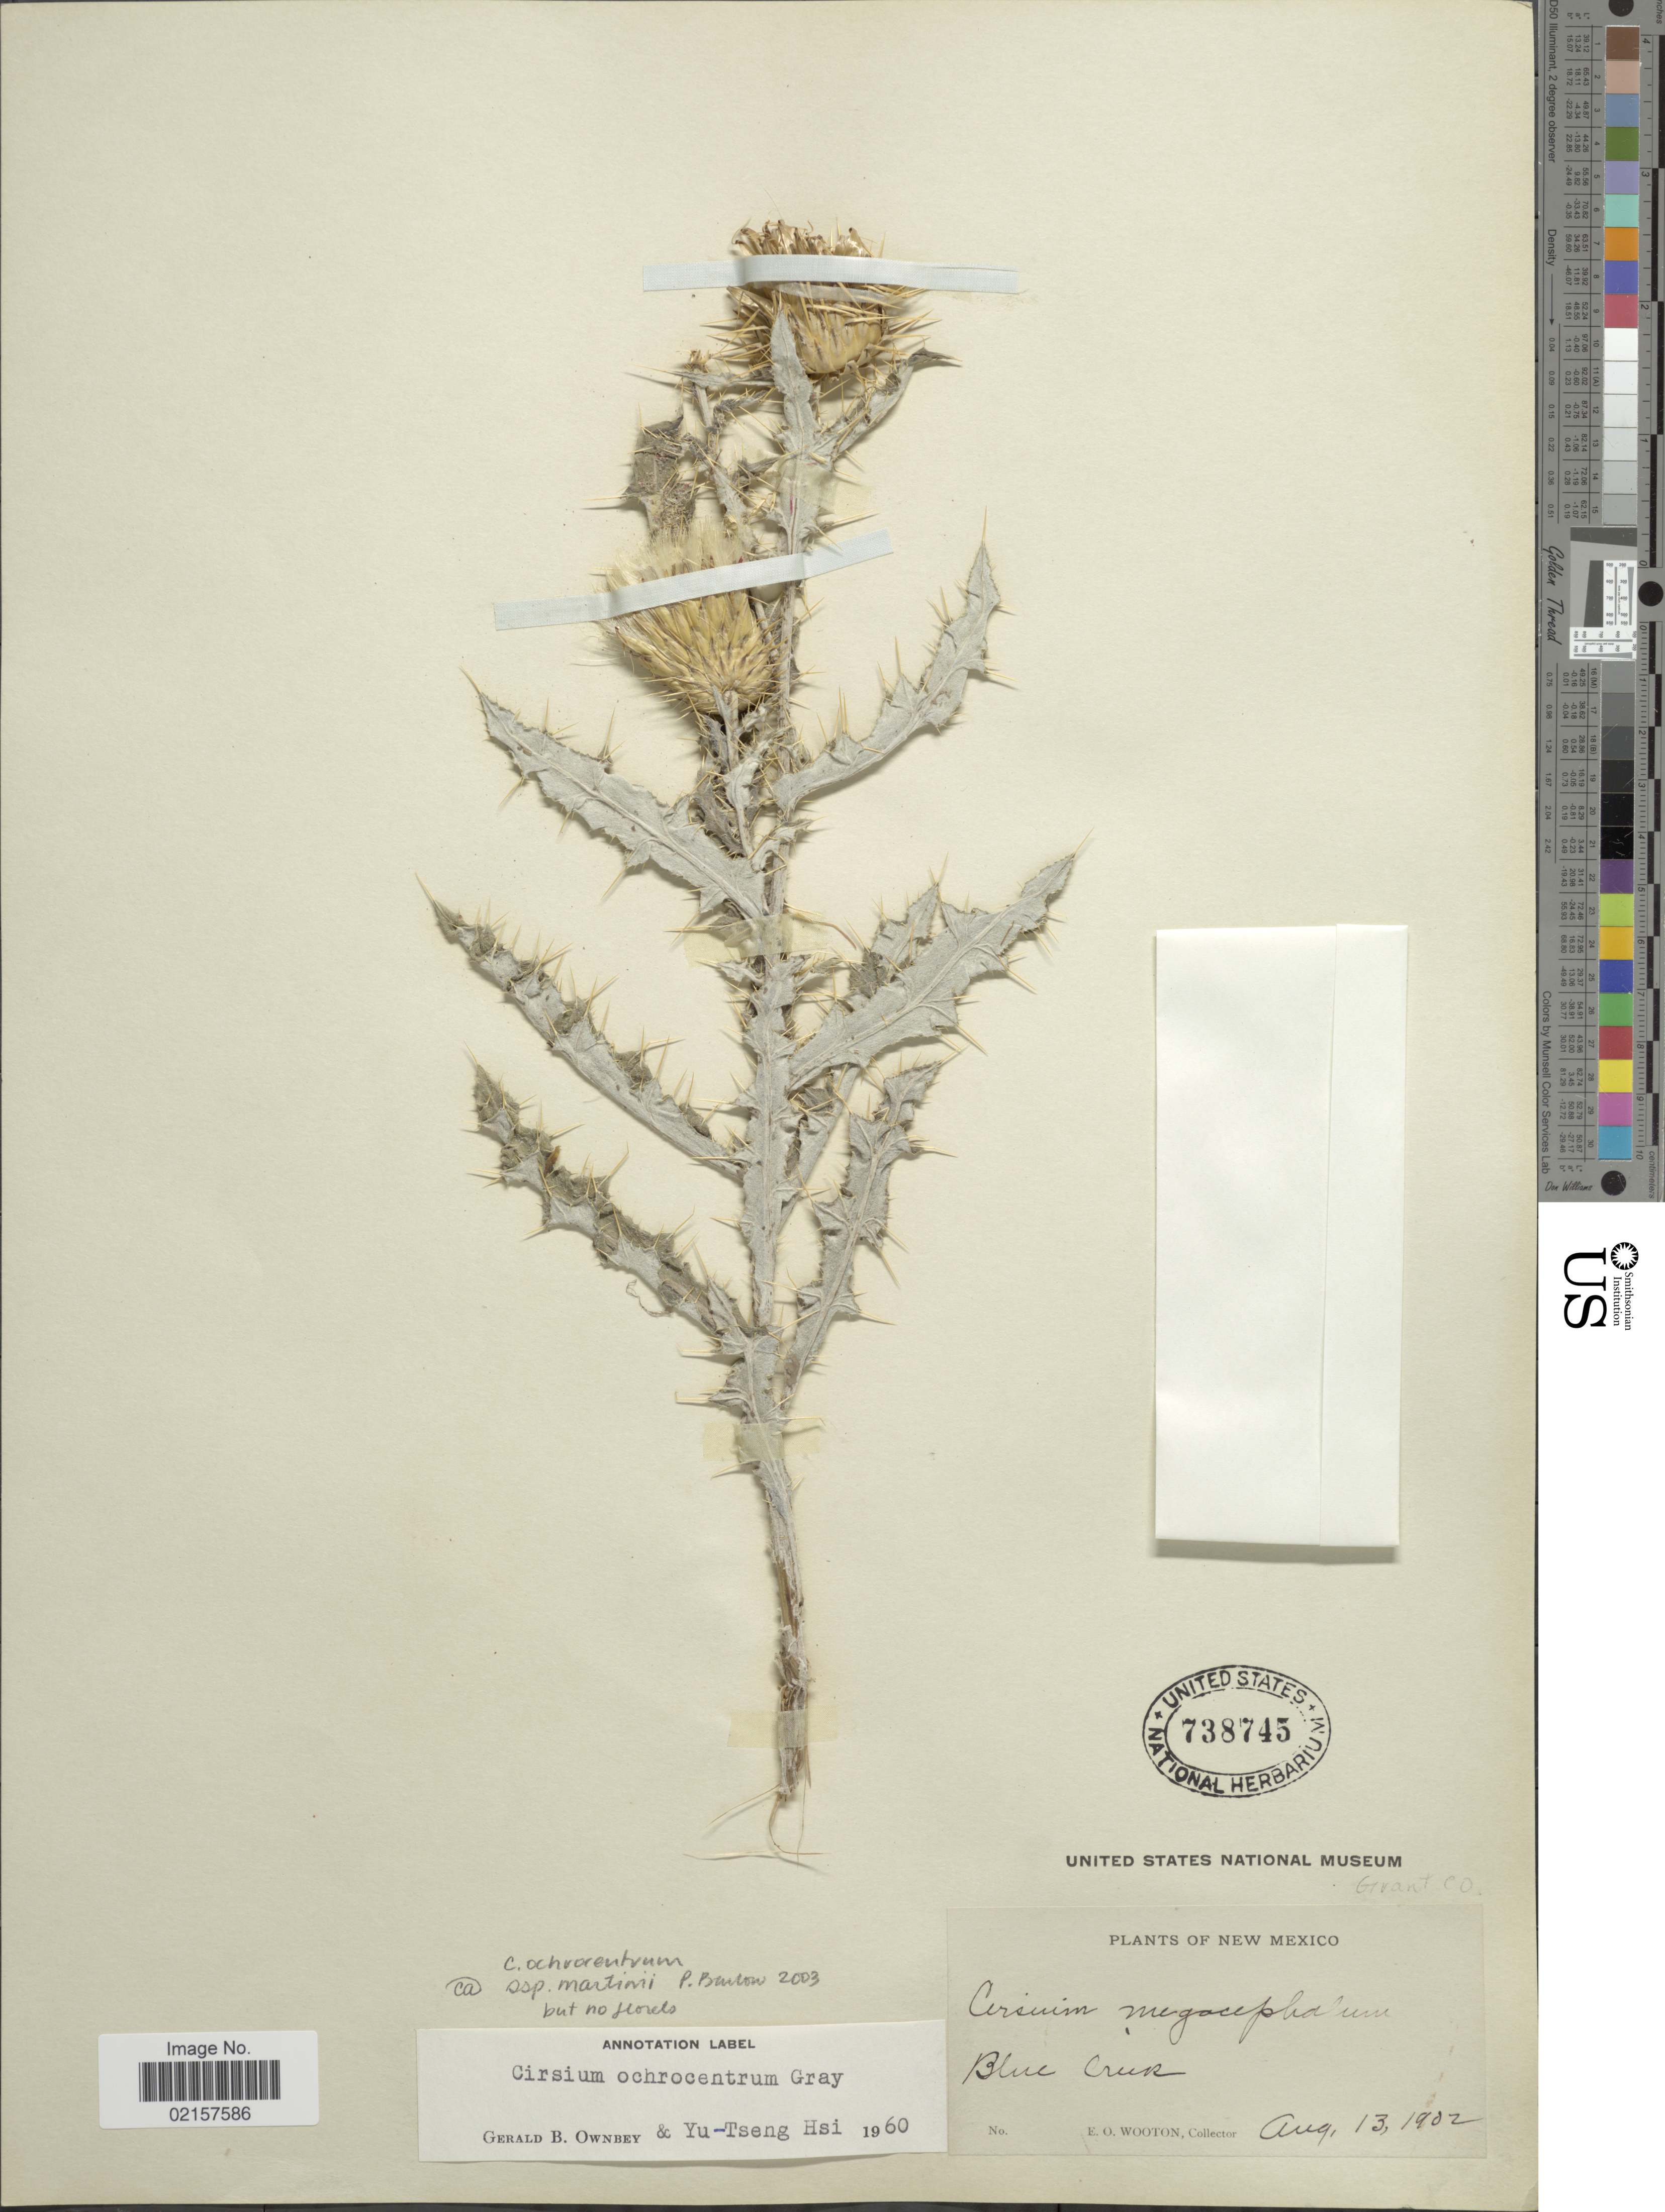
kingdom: Plantae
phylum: Tracheophyta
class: Magnoliopsida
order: Asterales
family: Asteraceae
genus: Cirsium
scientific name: Cirsium ochrocentrum subsp. martinii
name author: Barlow-Irick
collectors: E. O. Wooton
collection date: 1902-08-13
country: United States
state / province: New Mexico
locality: Blue Creek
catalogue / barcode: US 738745